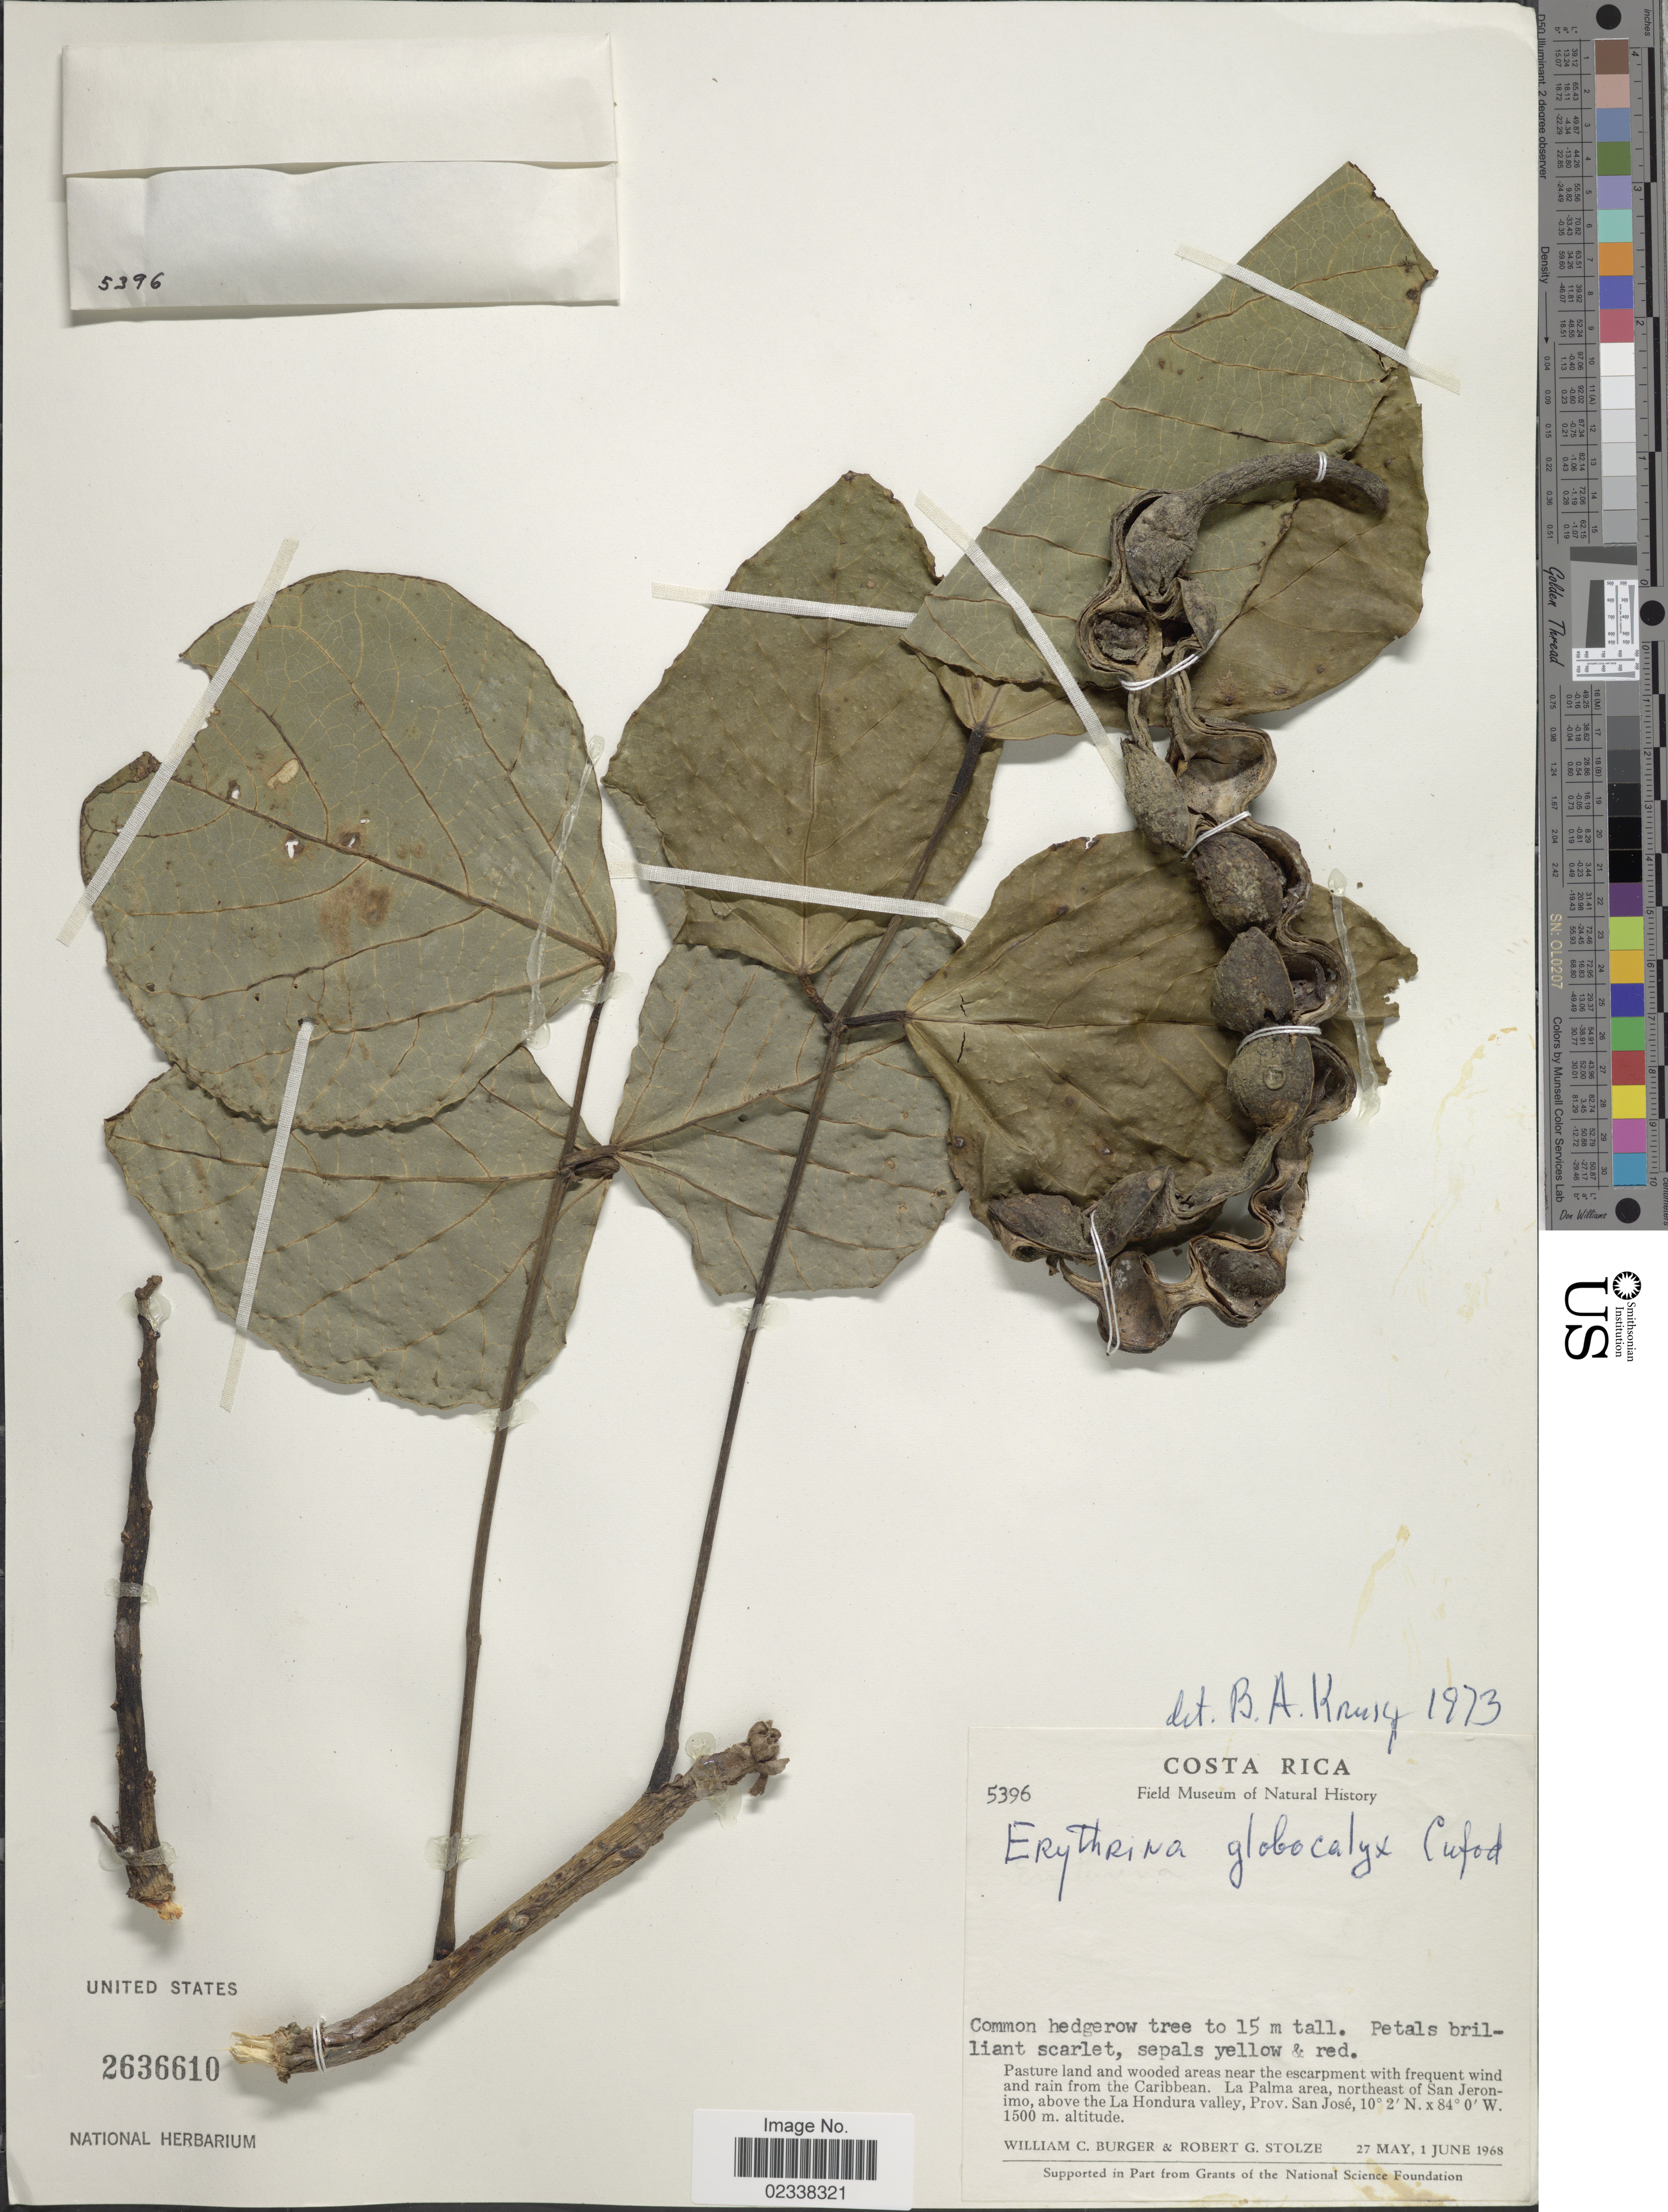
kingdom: Plantae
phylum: Tracheophyta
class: Magnoliopsida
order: Fabales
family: Fabaceae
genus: Erythrina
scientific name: Erythrina berteroana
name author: Urb.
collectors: W. Burger & R. G. Stolze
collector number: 5396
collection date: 1968-05-27/1968-06-01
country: Costa Rica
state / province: San José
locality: La Palma area, northeast of San Jeronimo, above the La Hondura valley, Prov. San Jose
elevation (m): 1500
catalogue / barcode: US 2636610